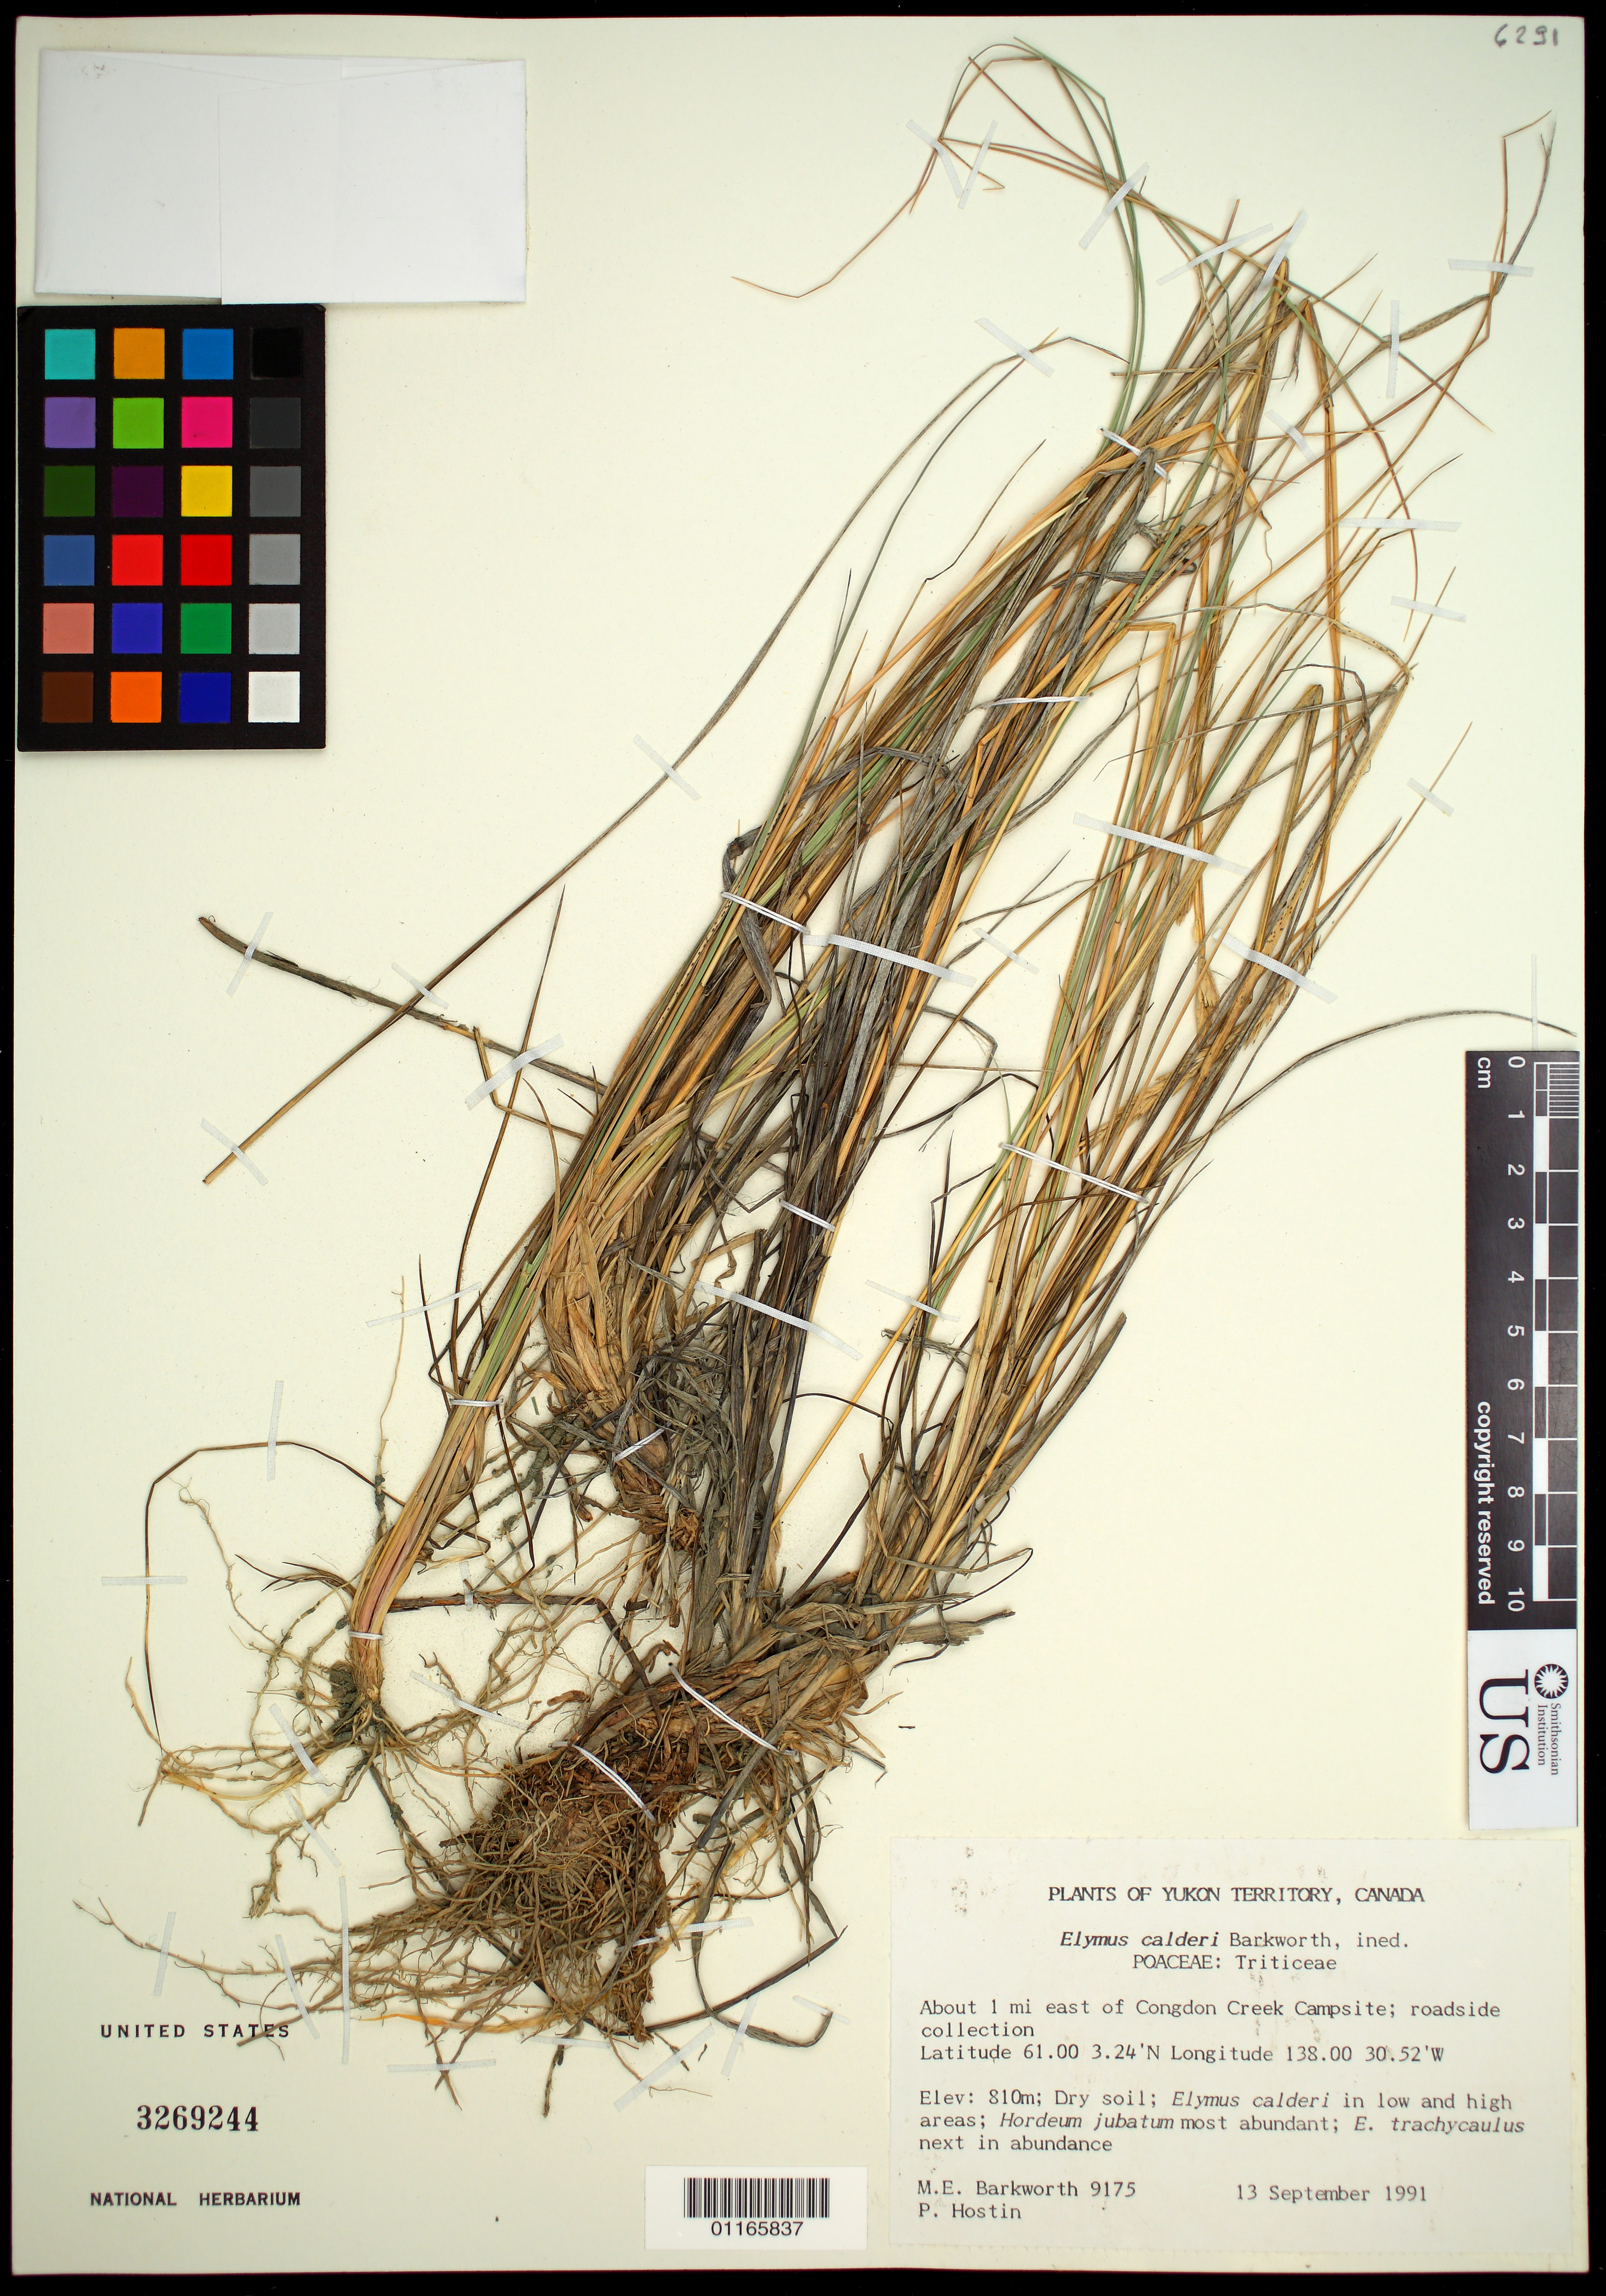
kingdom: Plantae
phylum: Tracheophyta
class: Liliopsida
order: Poales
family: Poaceae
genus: Elymus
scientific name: Elymus calderi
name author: Barkworth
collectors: M. Barkworth & P. Hostin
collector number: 9175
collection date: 1991-09-13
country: Canada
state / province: Yukon Territory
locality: About 1 mi east of Congdon Creek Campsite; roadside collection.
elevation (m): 810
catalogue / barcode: US 3269244